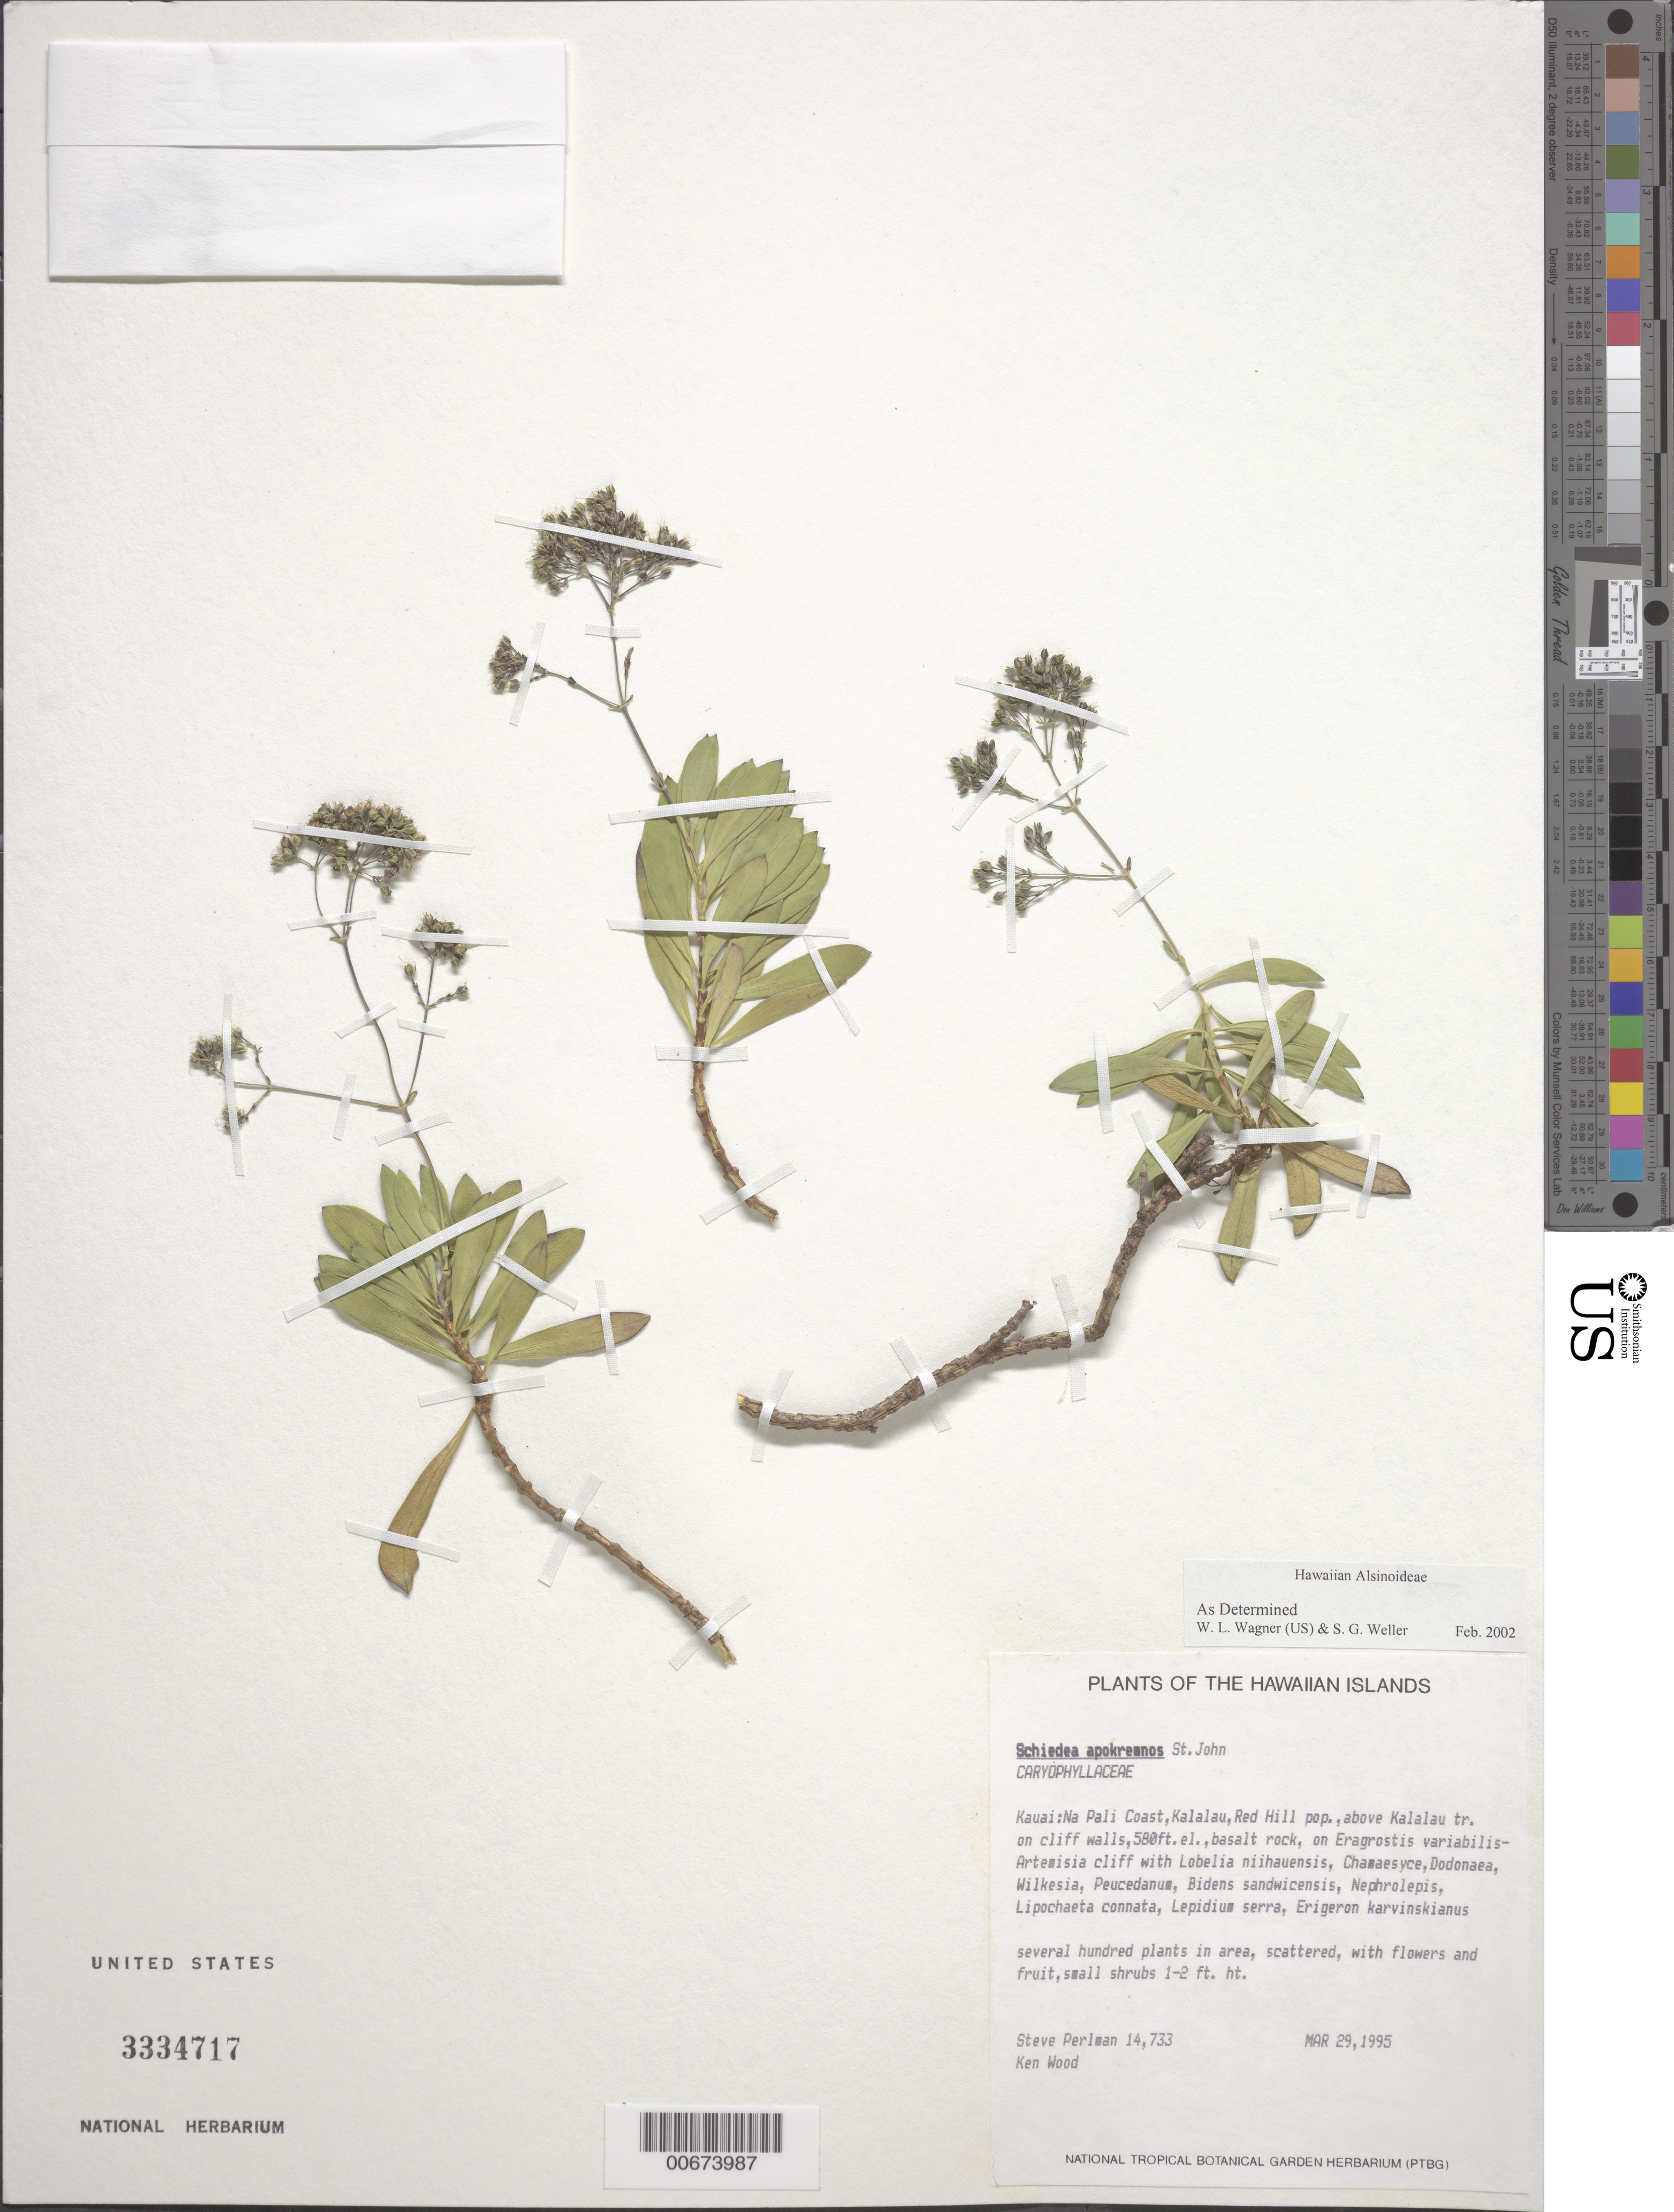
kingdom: Plantae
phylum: Tracheophyta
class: Magnoliopsida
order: Caryophyllales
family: Caryophyllaceae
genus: Schiedea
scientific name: Schiedea apokremnos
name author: H. St. John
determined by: Wagner, W. L.; Weller, Stephen G.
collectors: S. P. Perlman & K. Wood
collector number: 14733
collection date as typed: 29 Mar 1995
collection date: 1995-03-29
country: United States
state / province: Hawaii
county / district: Kauai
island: Kaua'i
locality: Na Pali Coast, Kalalau, Red Hill pop., above Kalulau trail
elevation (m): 177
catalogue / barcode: US 3334717